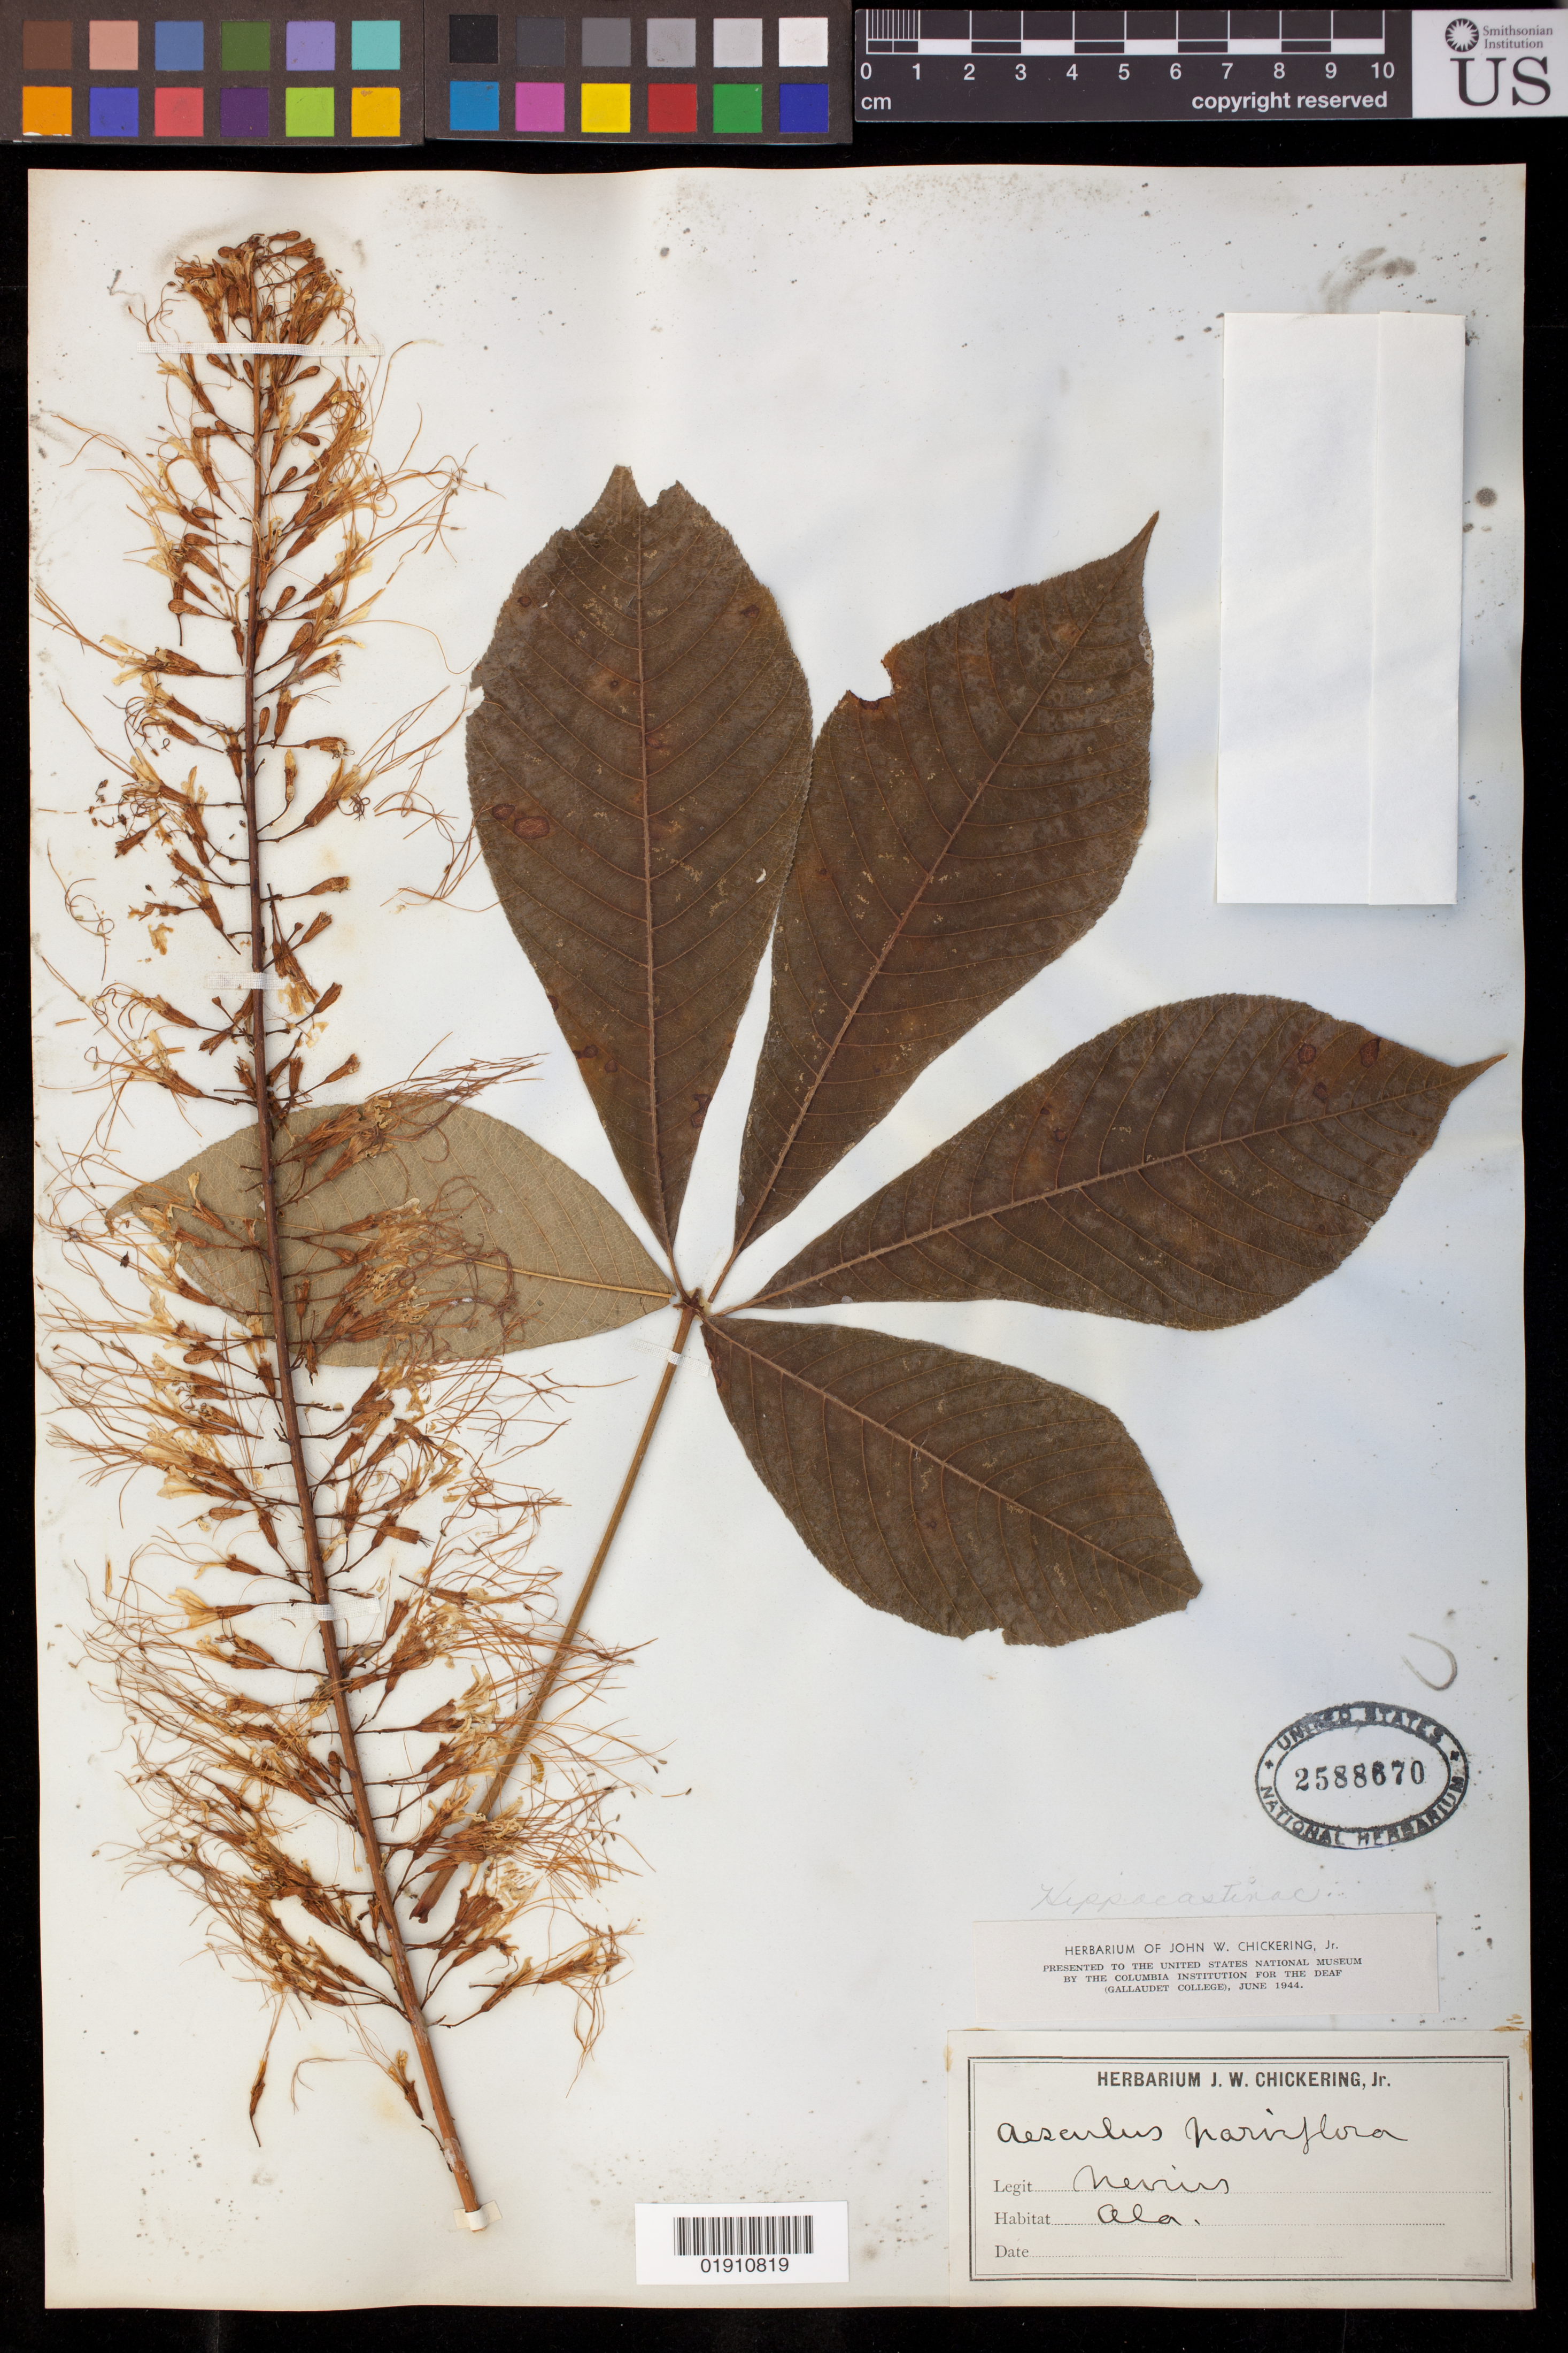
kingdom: Plantae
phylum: Tracheophyta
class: Magnoliopsida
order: Sapindales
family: Sapindaceae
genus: Aesculus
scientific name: Aesculus parviflora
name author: Walter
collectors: R. Nevius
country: United States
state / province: Alabama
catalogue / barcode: US 2588670